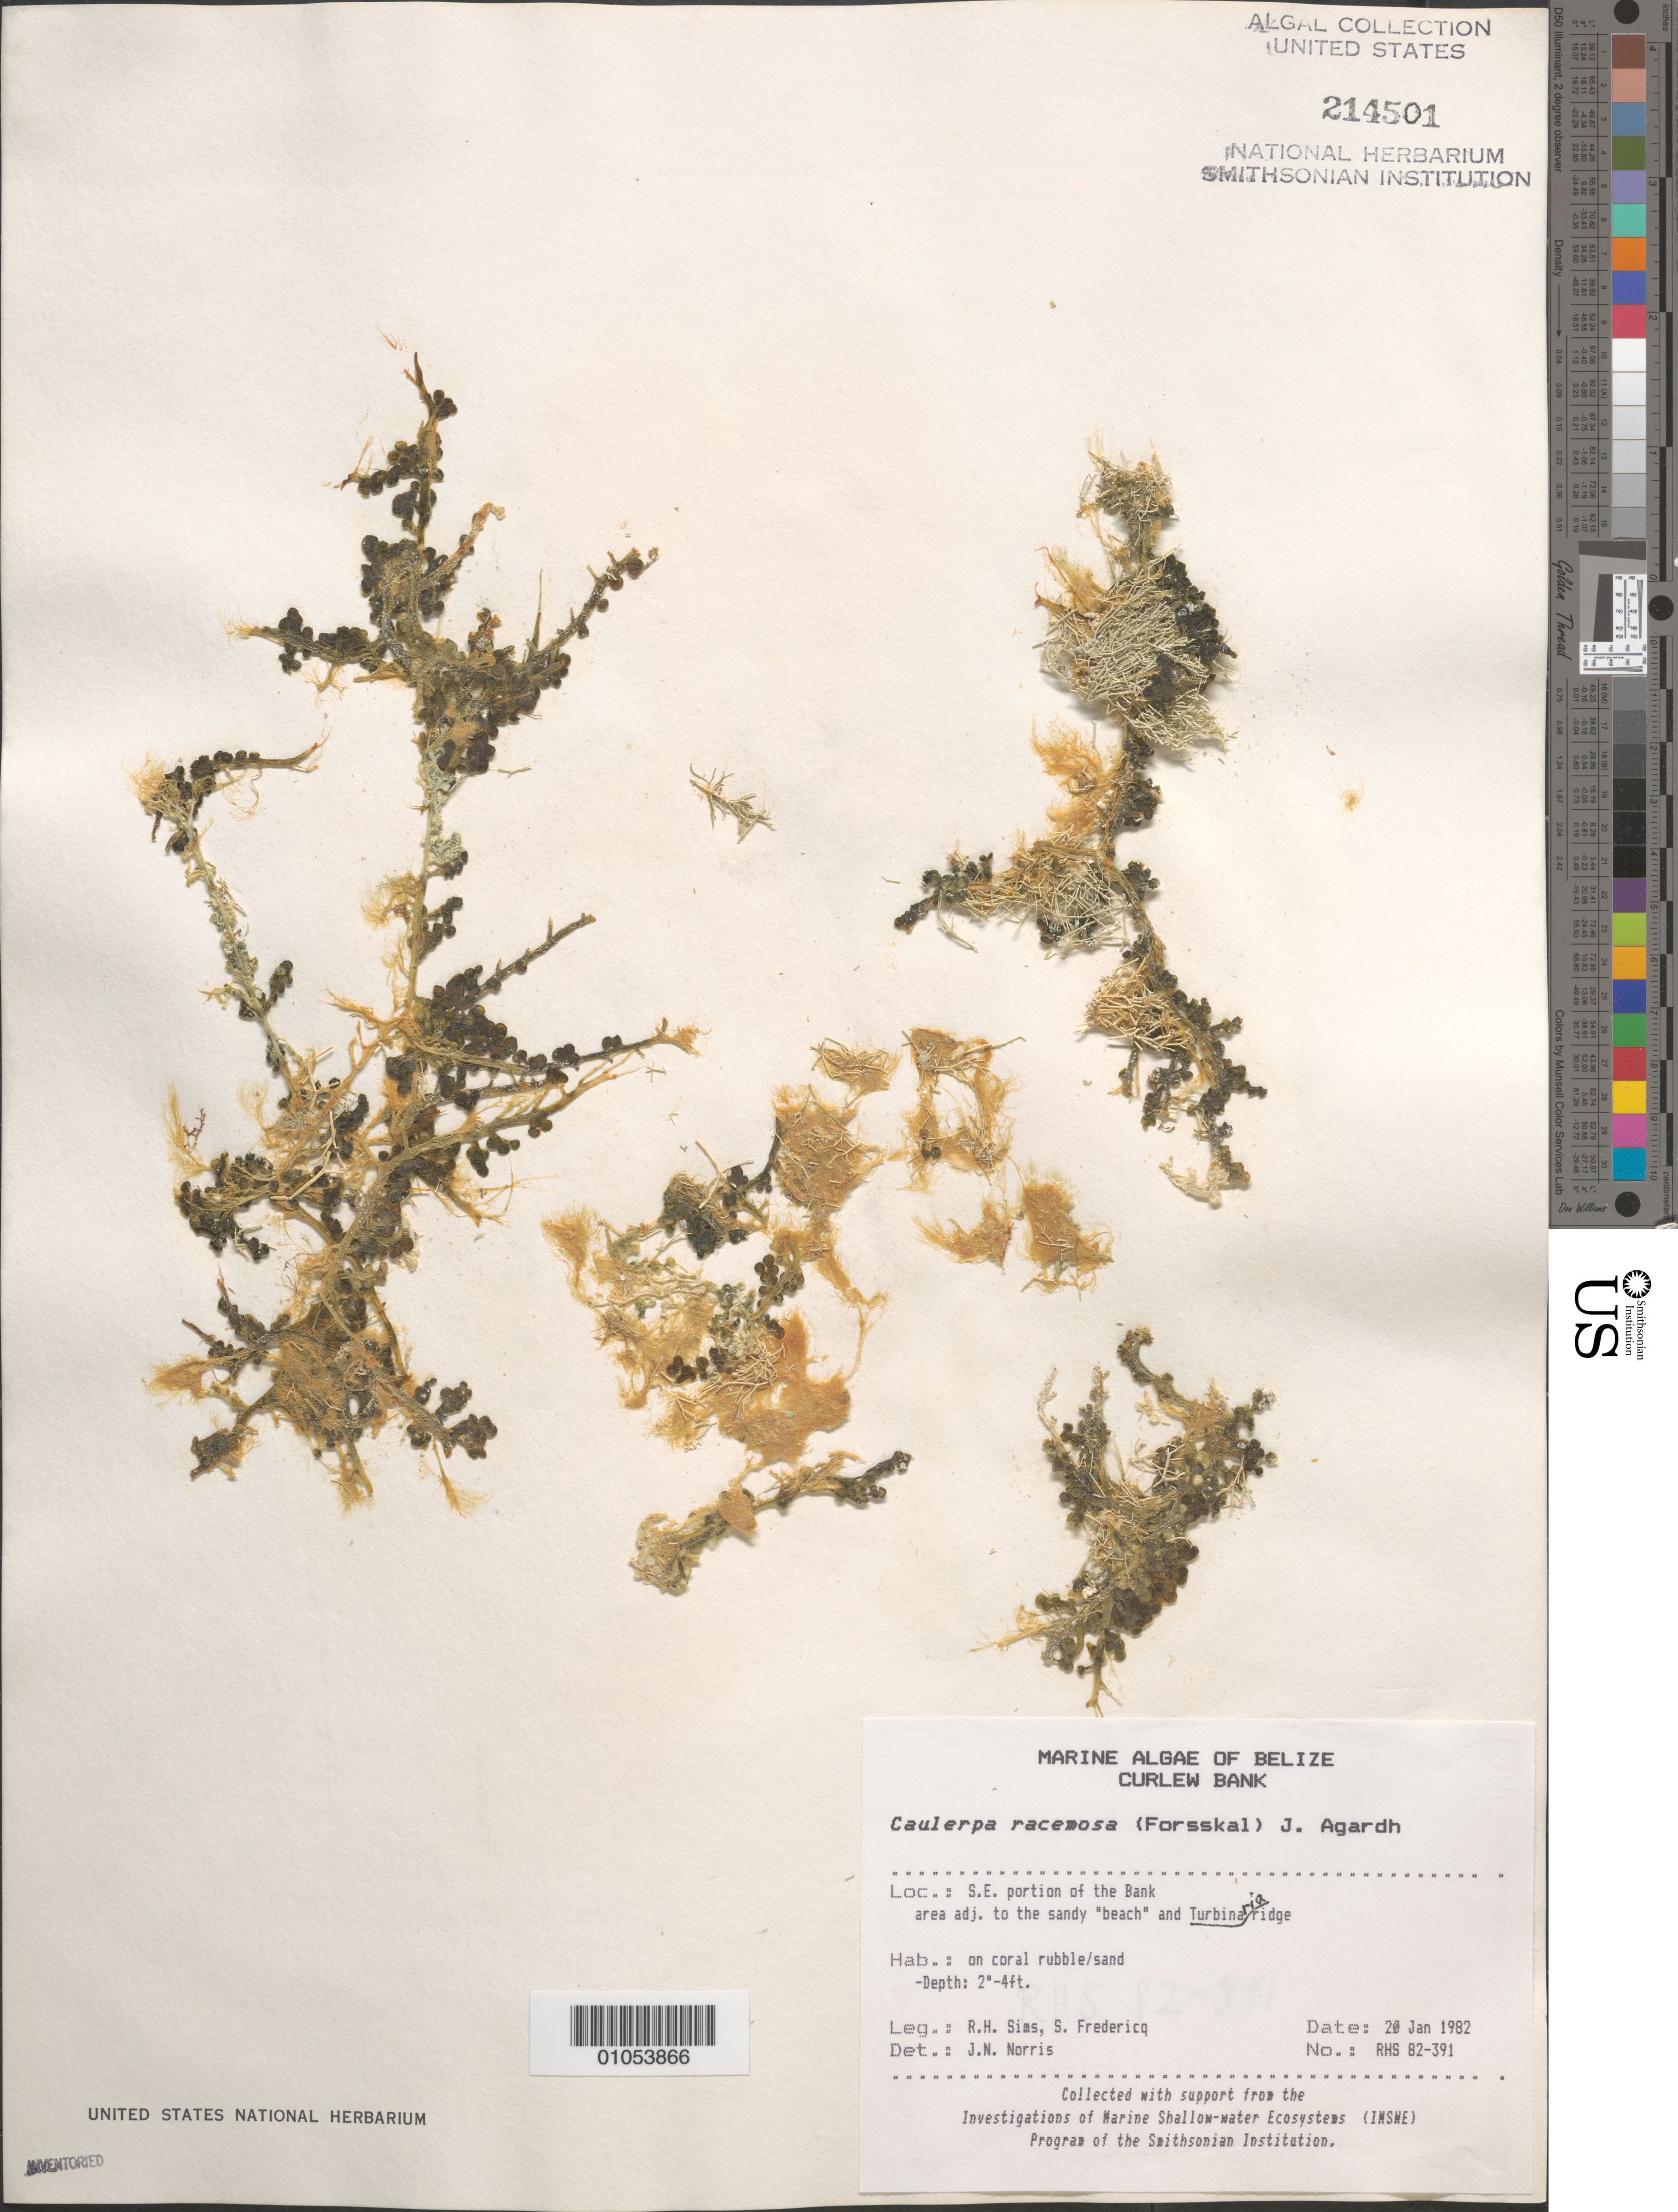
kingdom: Plantae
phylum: Chlorophyta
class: Ulvophyceae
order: Bryopsidales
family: Caulerpaceae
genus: Caulerpa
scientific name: Caulerpa racemosa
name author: (Forssk.) J. Agardh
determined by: Norris, James N.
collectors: R. H. Sims & S. Fredericq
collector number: RHS 82-391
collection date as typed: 20 Jan 1982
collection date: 1982-01-20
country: Belize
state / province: Stann Creek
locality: Curlew Bank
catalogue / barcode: US 214501